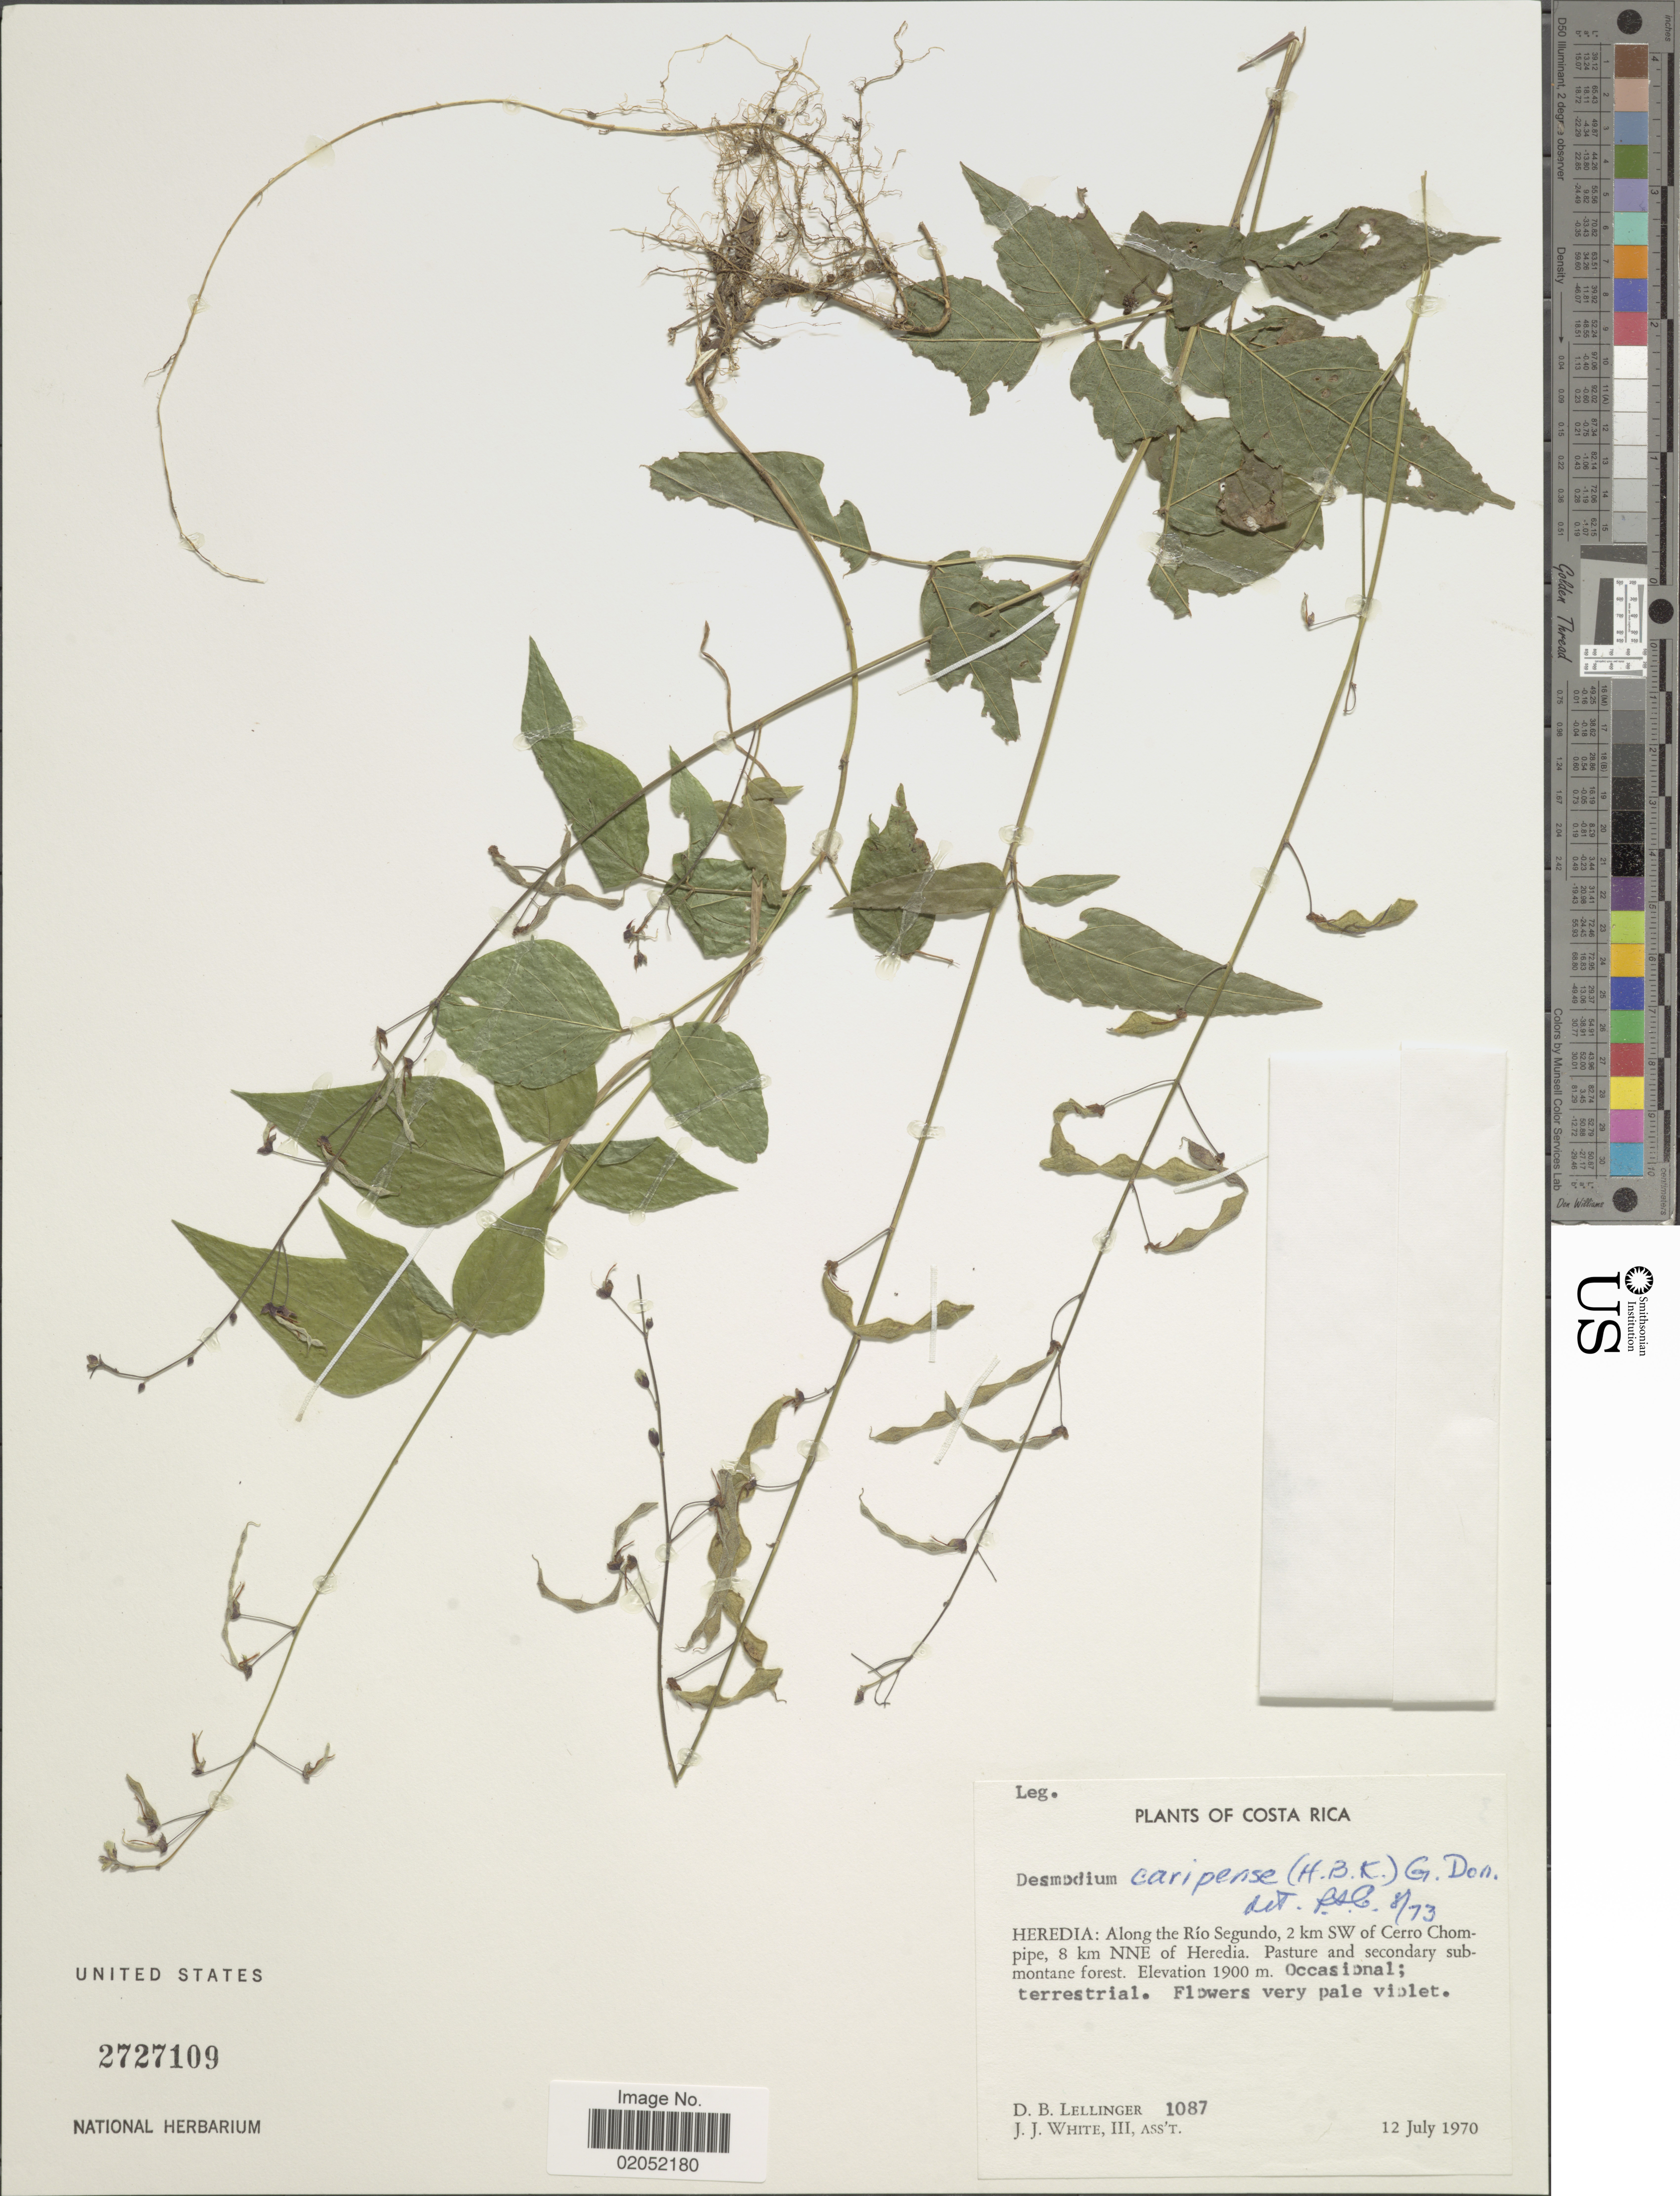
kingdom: Plantae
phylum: Tracheophyta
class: Magnoliopsida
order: Fabales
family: Fabaceae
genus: Desmodium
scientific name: Desmodium caripense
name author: (Kunth) G. Don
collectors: D. B. Lellinger & J. J. White III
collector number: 1087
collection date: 1970-07-12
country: Costa Rica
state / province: Heredia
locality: Heredia: Along the Rio Segundo, 2 km SW of Cerro Chompipe, 8 km NNE of Heredia.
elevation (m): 1900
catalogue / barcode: US 2727109